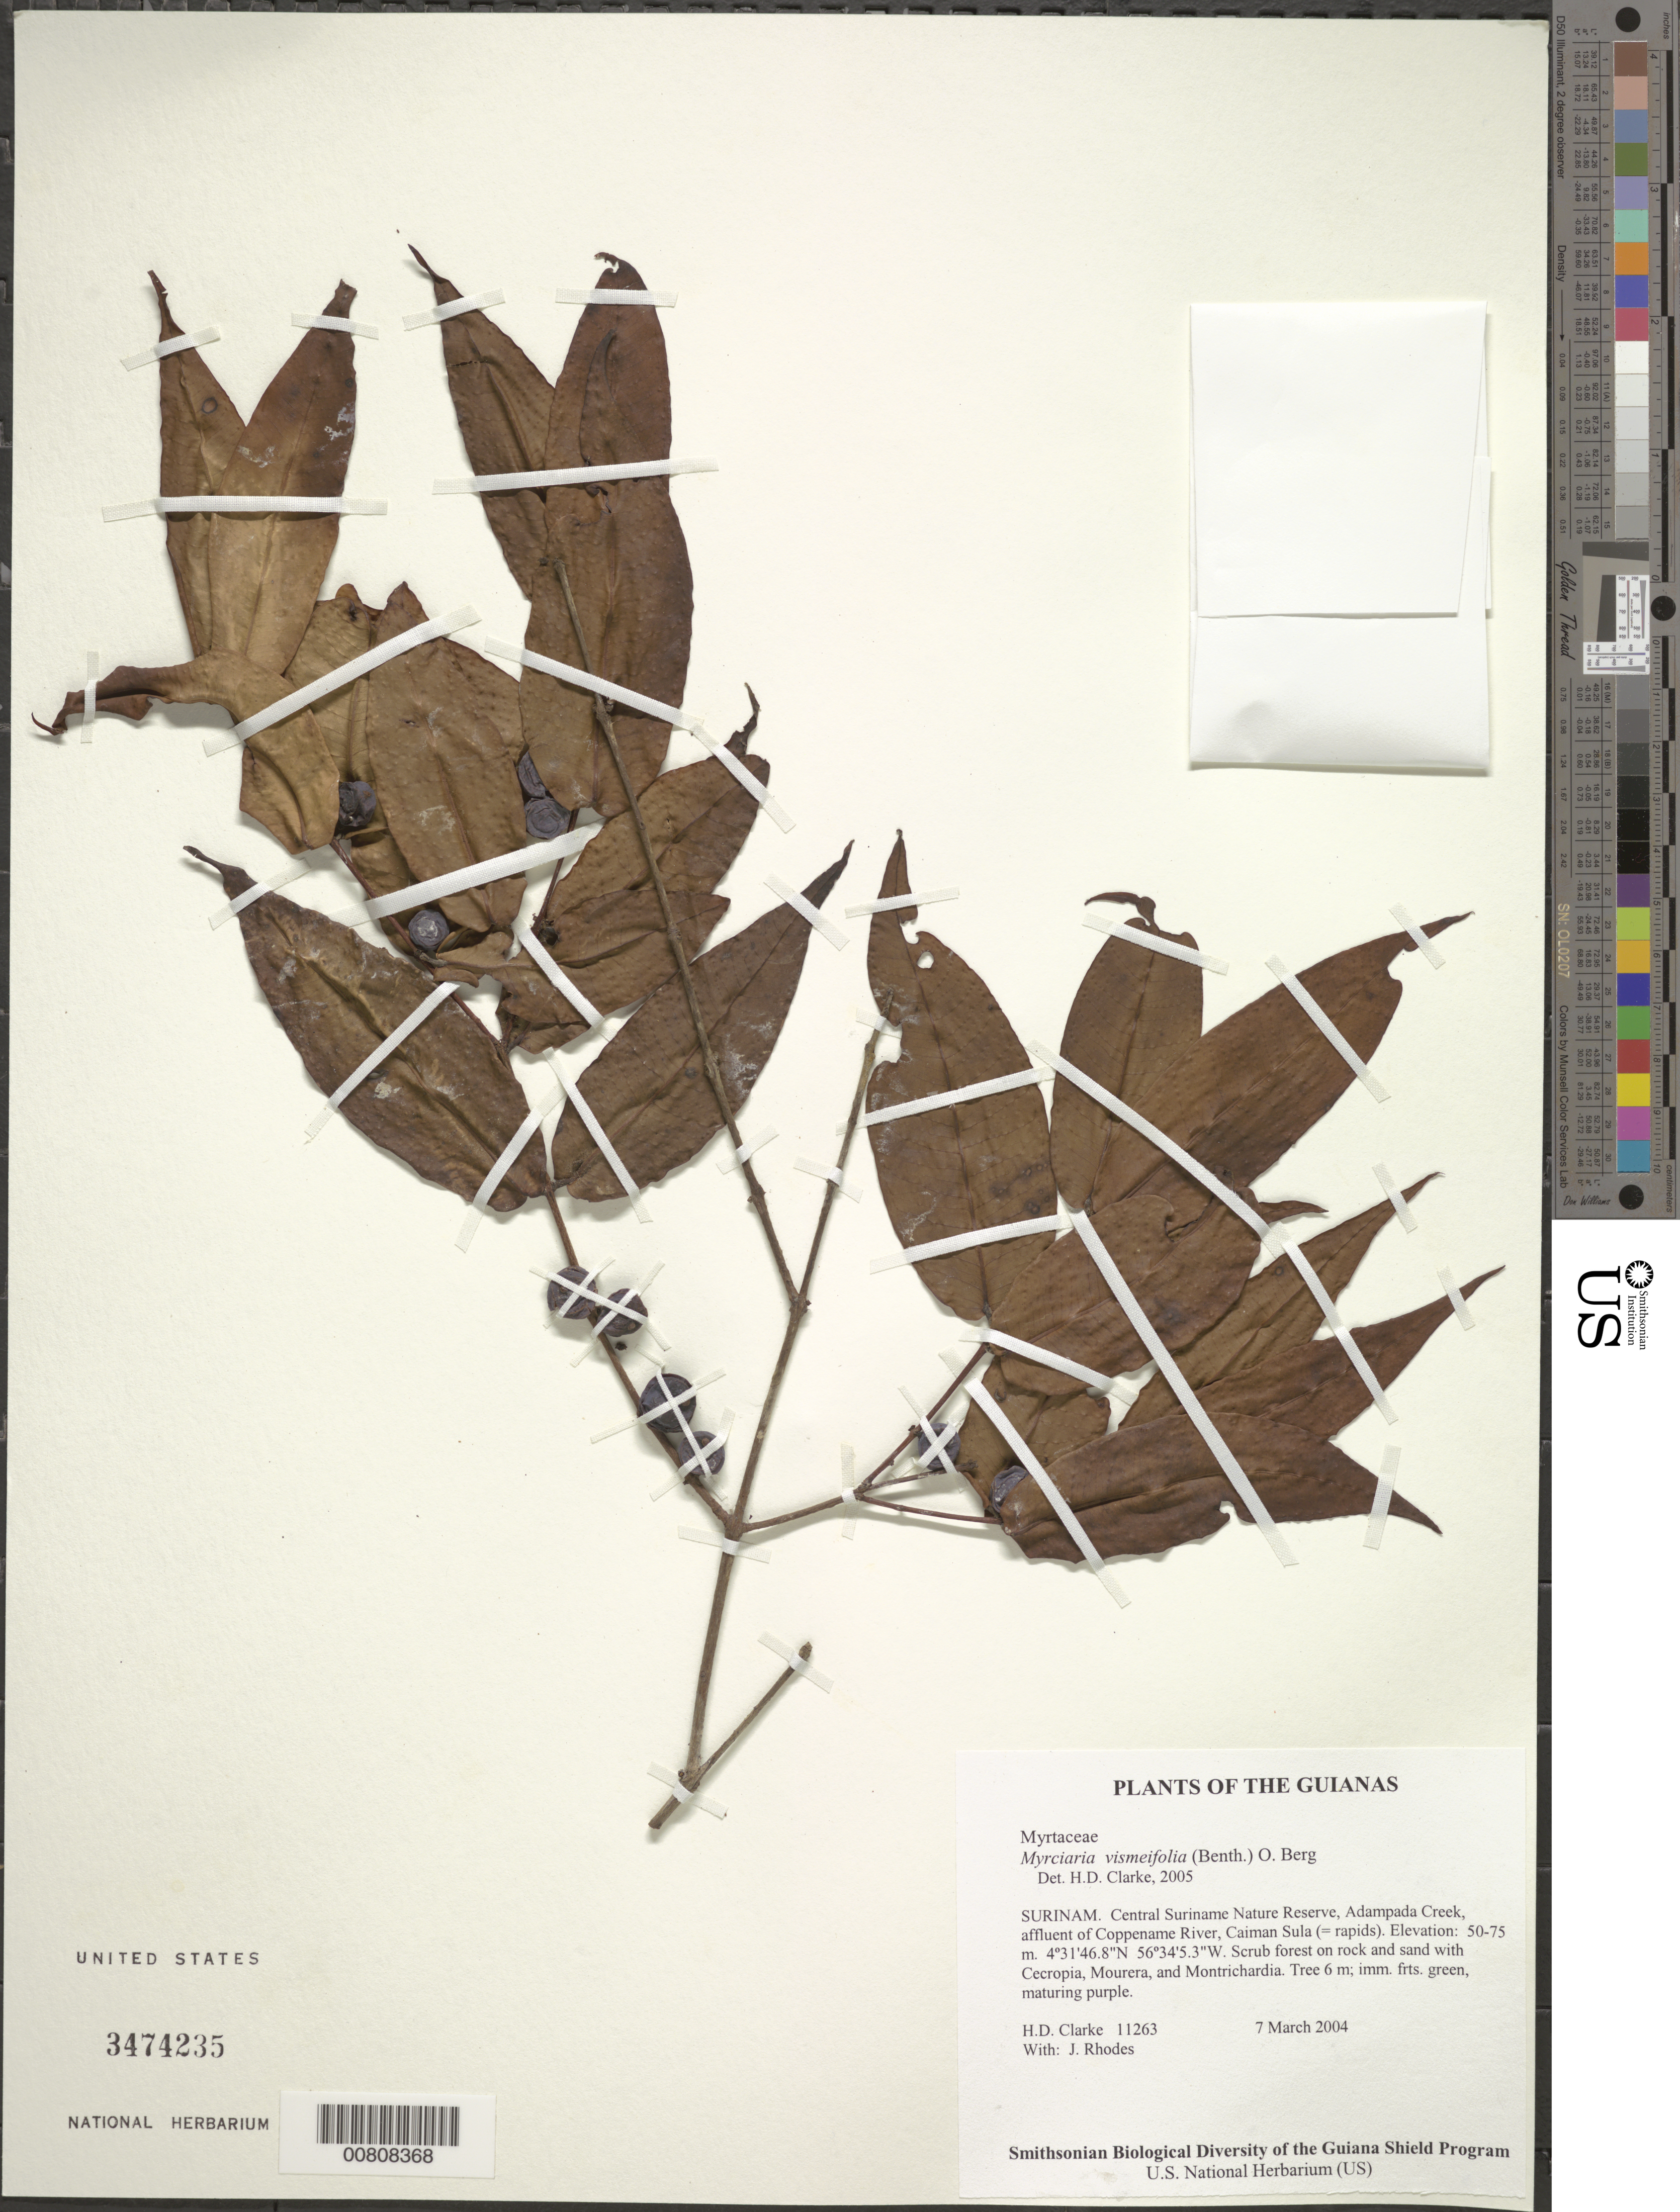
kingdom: Plantae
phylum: Tracheophyta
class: Magnoliopsida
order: Myrtales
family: Myrtaceae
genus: Myrciaria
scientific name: Myrciaria vismiifolia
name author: (Benth.) O. Berg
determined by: Clarke, H. D., University of North Carolina (Asheville)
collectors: H. D. Clarke & J. Rhodes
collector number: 11263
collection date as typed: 7 March 2004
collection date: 2004-03-07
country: Suriname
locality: Central Suriname Nature Reserve, Adampada Creek, affluent of Coppename River, Caiman Sula (= rapids)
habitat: Scrub forest on rock and sand with Cecropia, Mourera, and Montrichardia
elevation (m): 50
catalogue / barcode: US 3474235